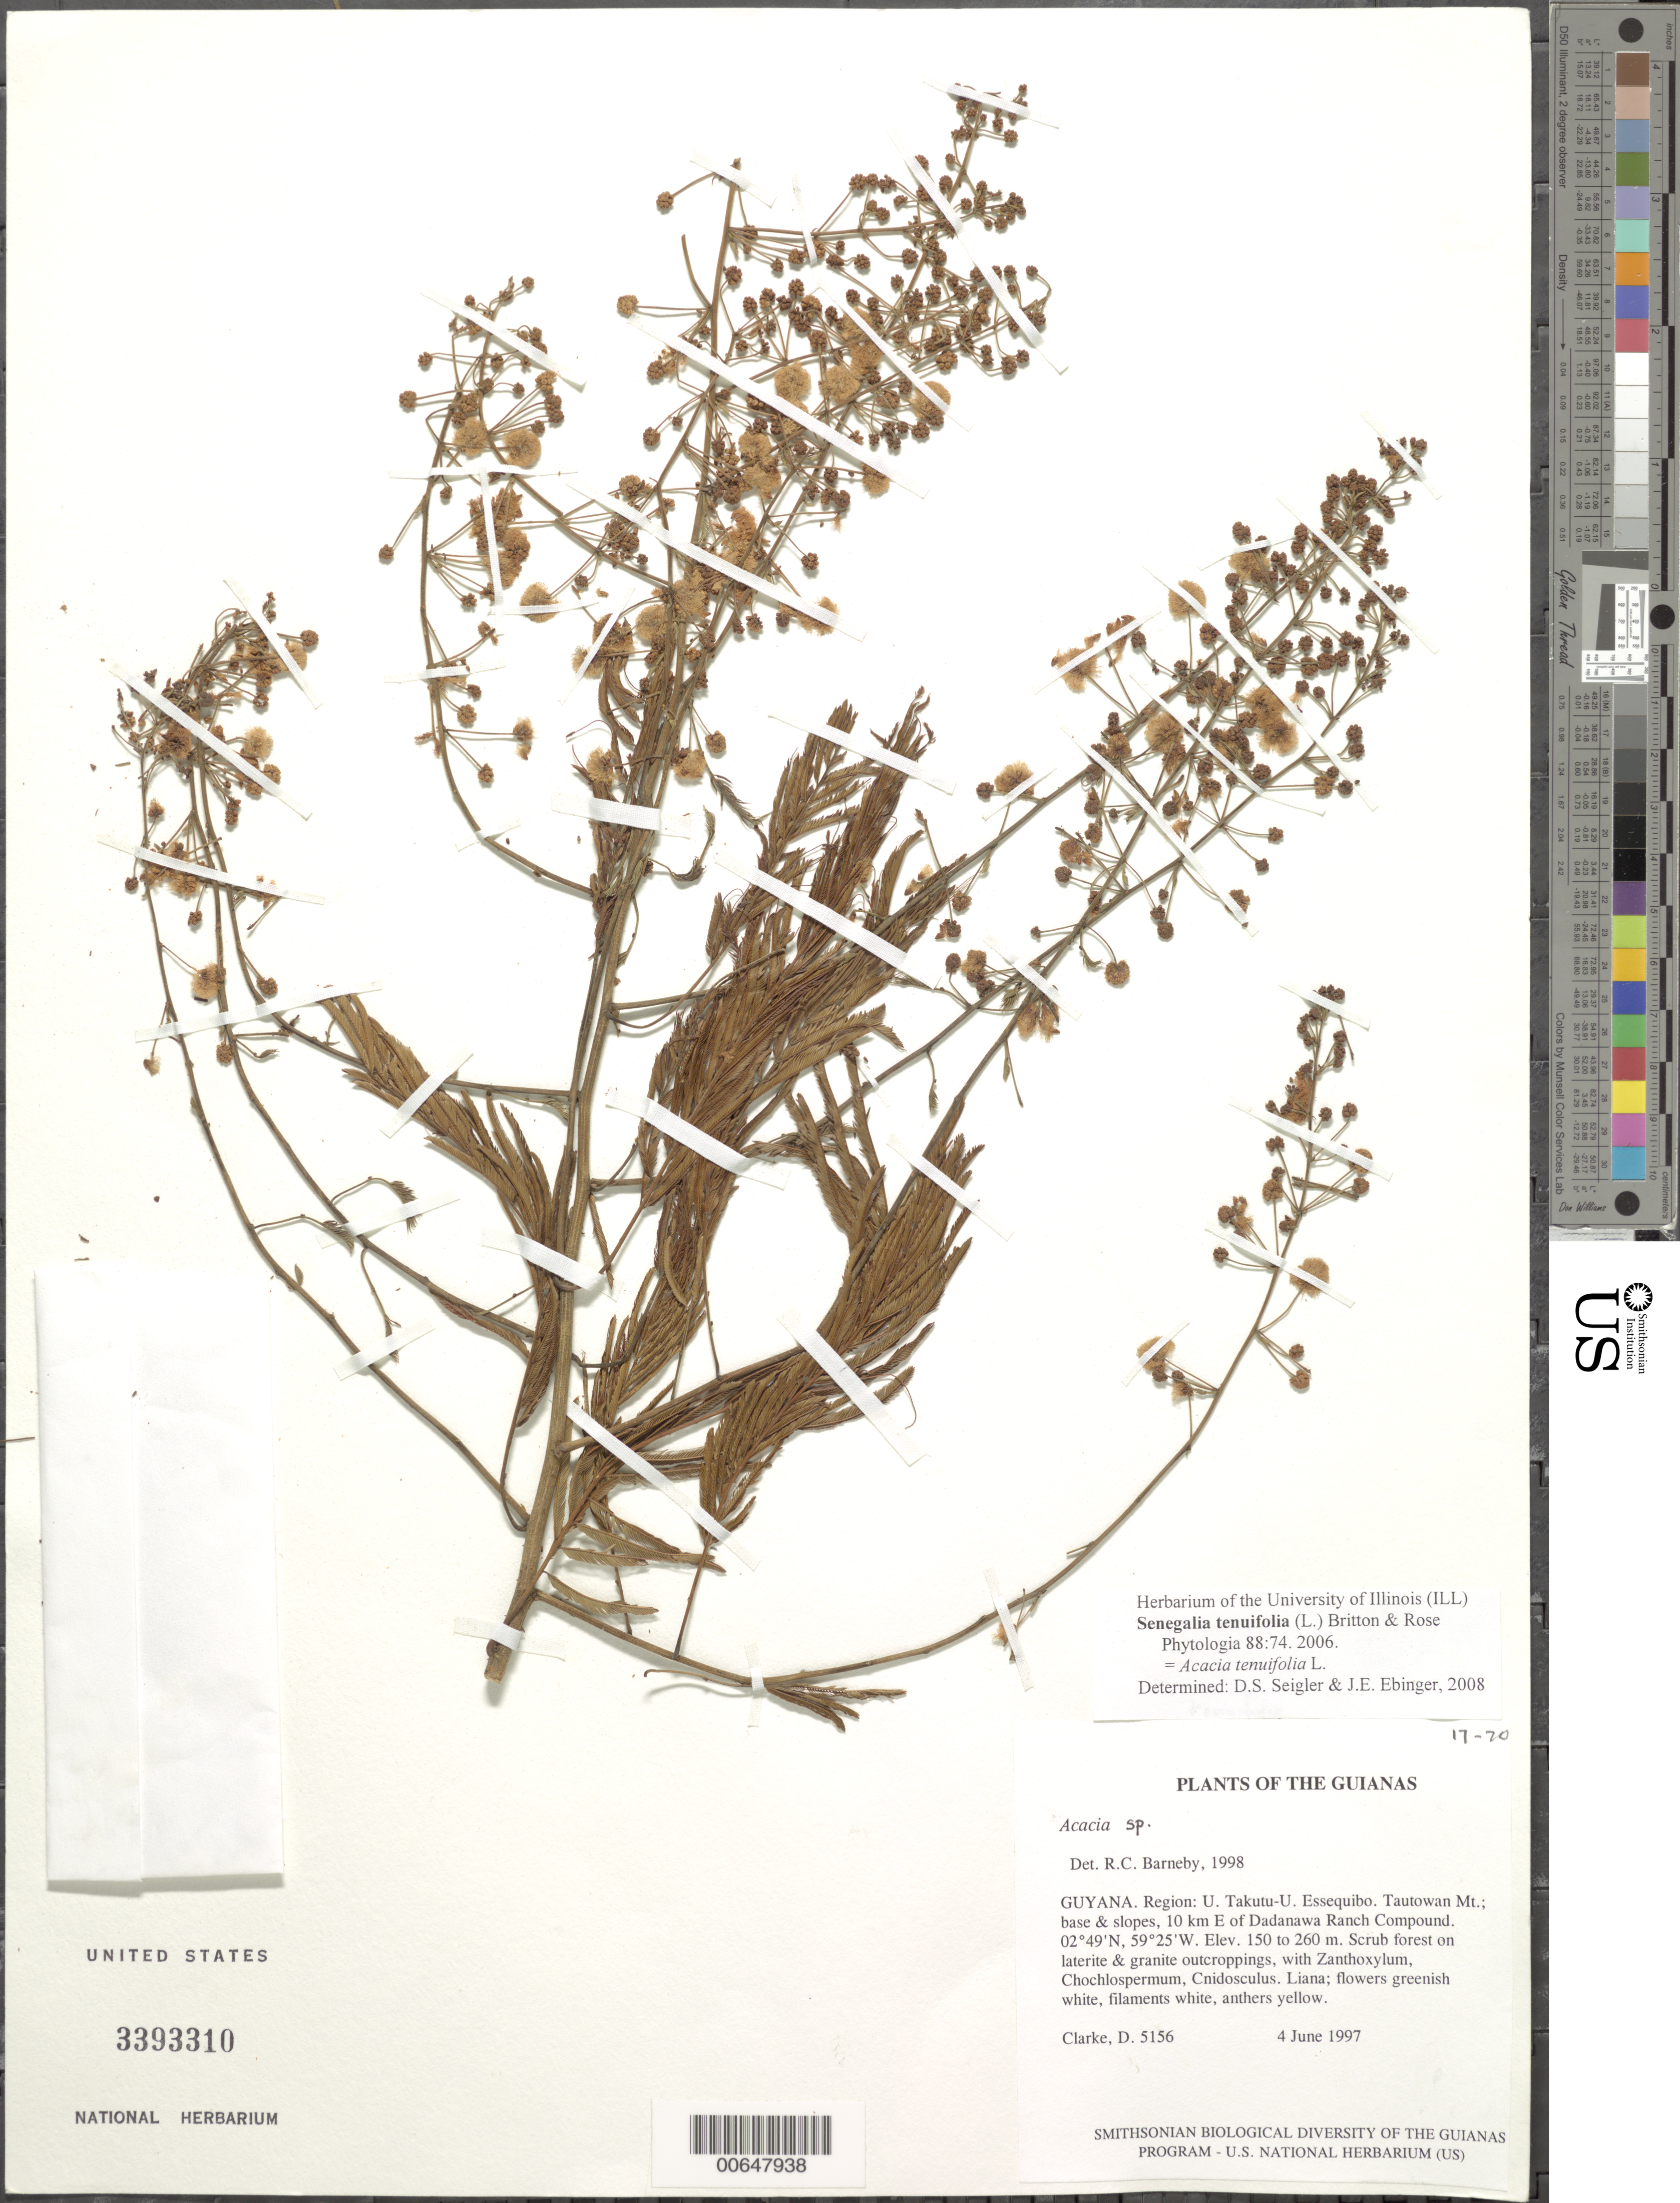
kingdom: Plantae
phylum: Tracheophyta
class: Magnoliopsida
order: Fabales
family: Fabaceae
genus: Senegalia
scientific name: Senegalia tenuifolia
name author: (L.) Britton & Rose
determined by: Seigler, David S.; Ebinger, J. E.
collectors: H. D. Clarke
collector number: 5156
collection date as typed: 4 June 1997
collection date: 1997-06-04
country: Guyana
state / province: U. Takutu-U. Essequibo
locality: Tautowan Mt.; base & slopes, 10 km E of Dadanawa Ranch Compound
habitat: Scrub forest on laterite & granite outcroppings, with Zanthoxylum, Chochlospermum, Cnidoscolus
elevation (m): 150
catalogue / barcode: US 3393310